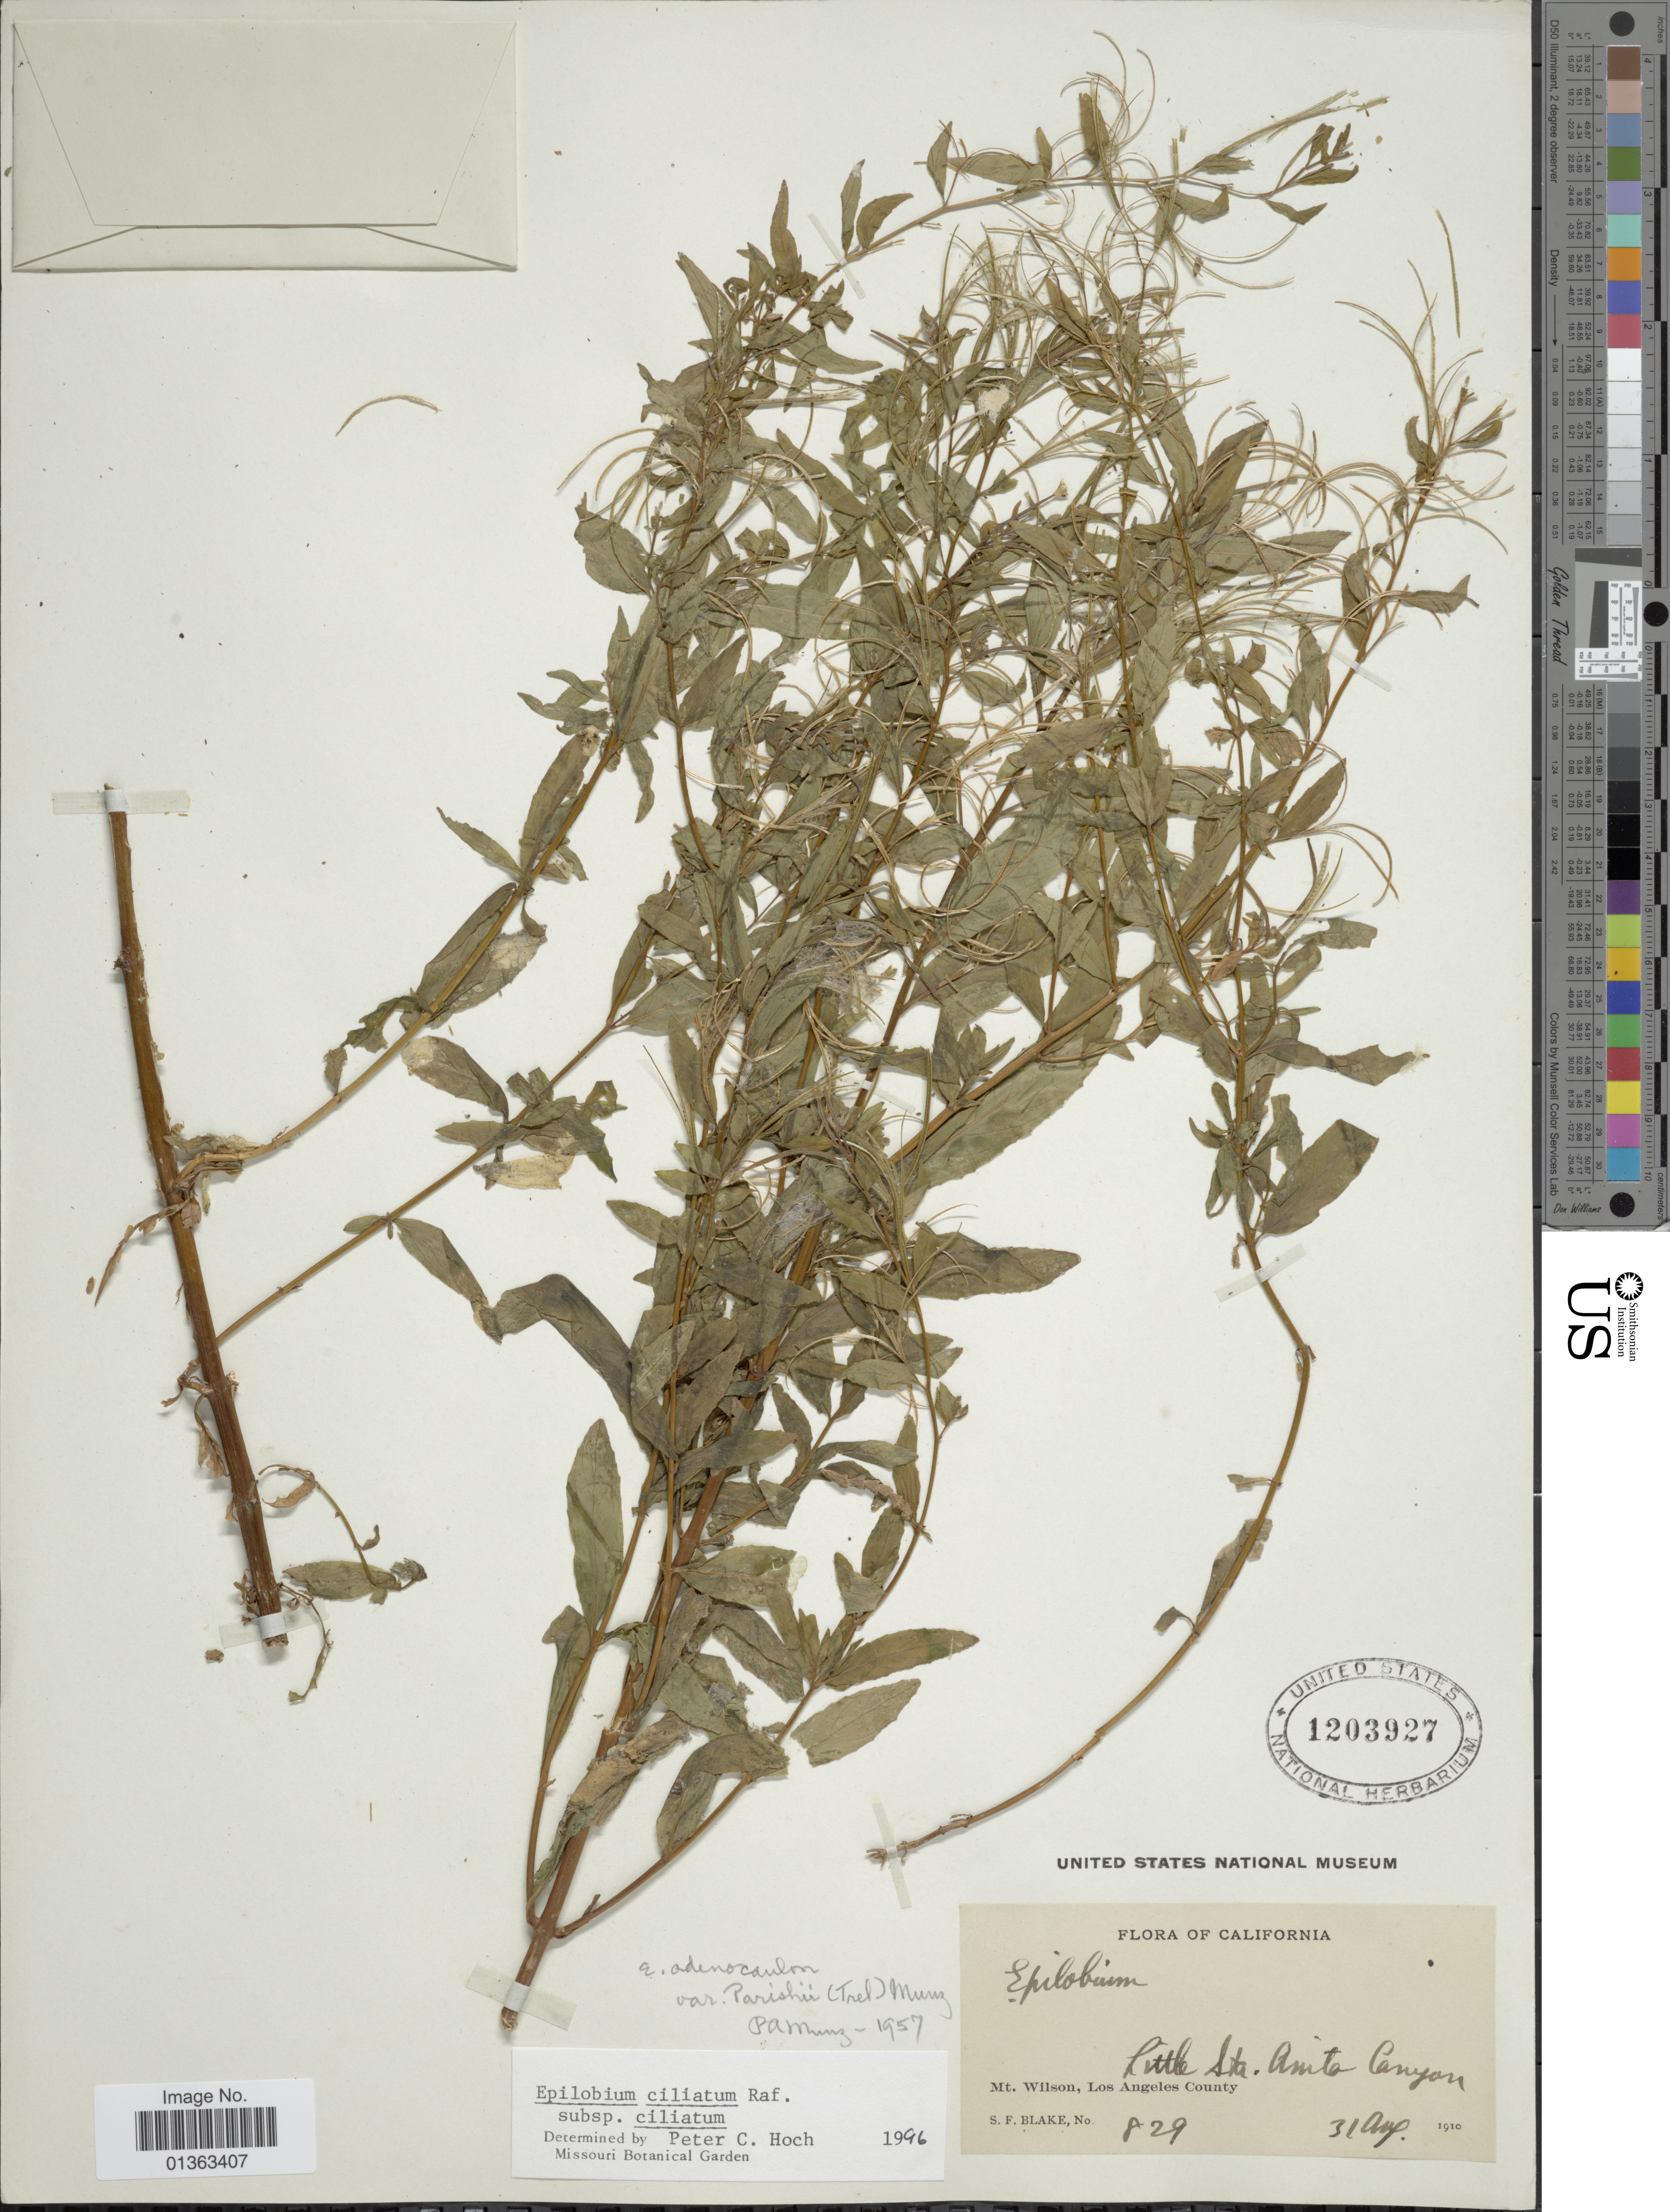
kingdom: Plantae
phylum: Tracheophyta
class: Magnoliopsida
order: Myrtales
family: Onagraceae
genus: Epilobium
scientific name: Epilobium ciliatum subsp. ciliatum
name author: Raf.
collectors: S. Blake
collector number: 829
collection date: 1910-08-31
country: United States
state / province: California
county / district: Los Angeles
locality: Little Sta. Anita Canyon. Mt. Wilson, Los Angeles County.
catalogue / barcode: US 1203927